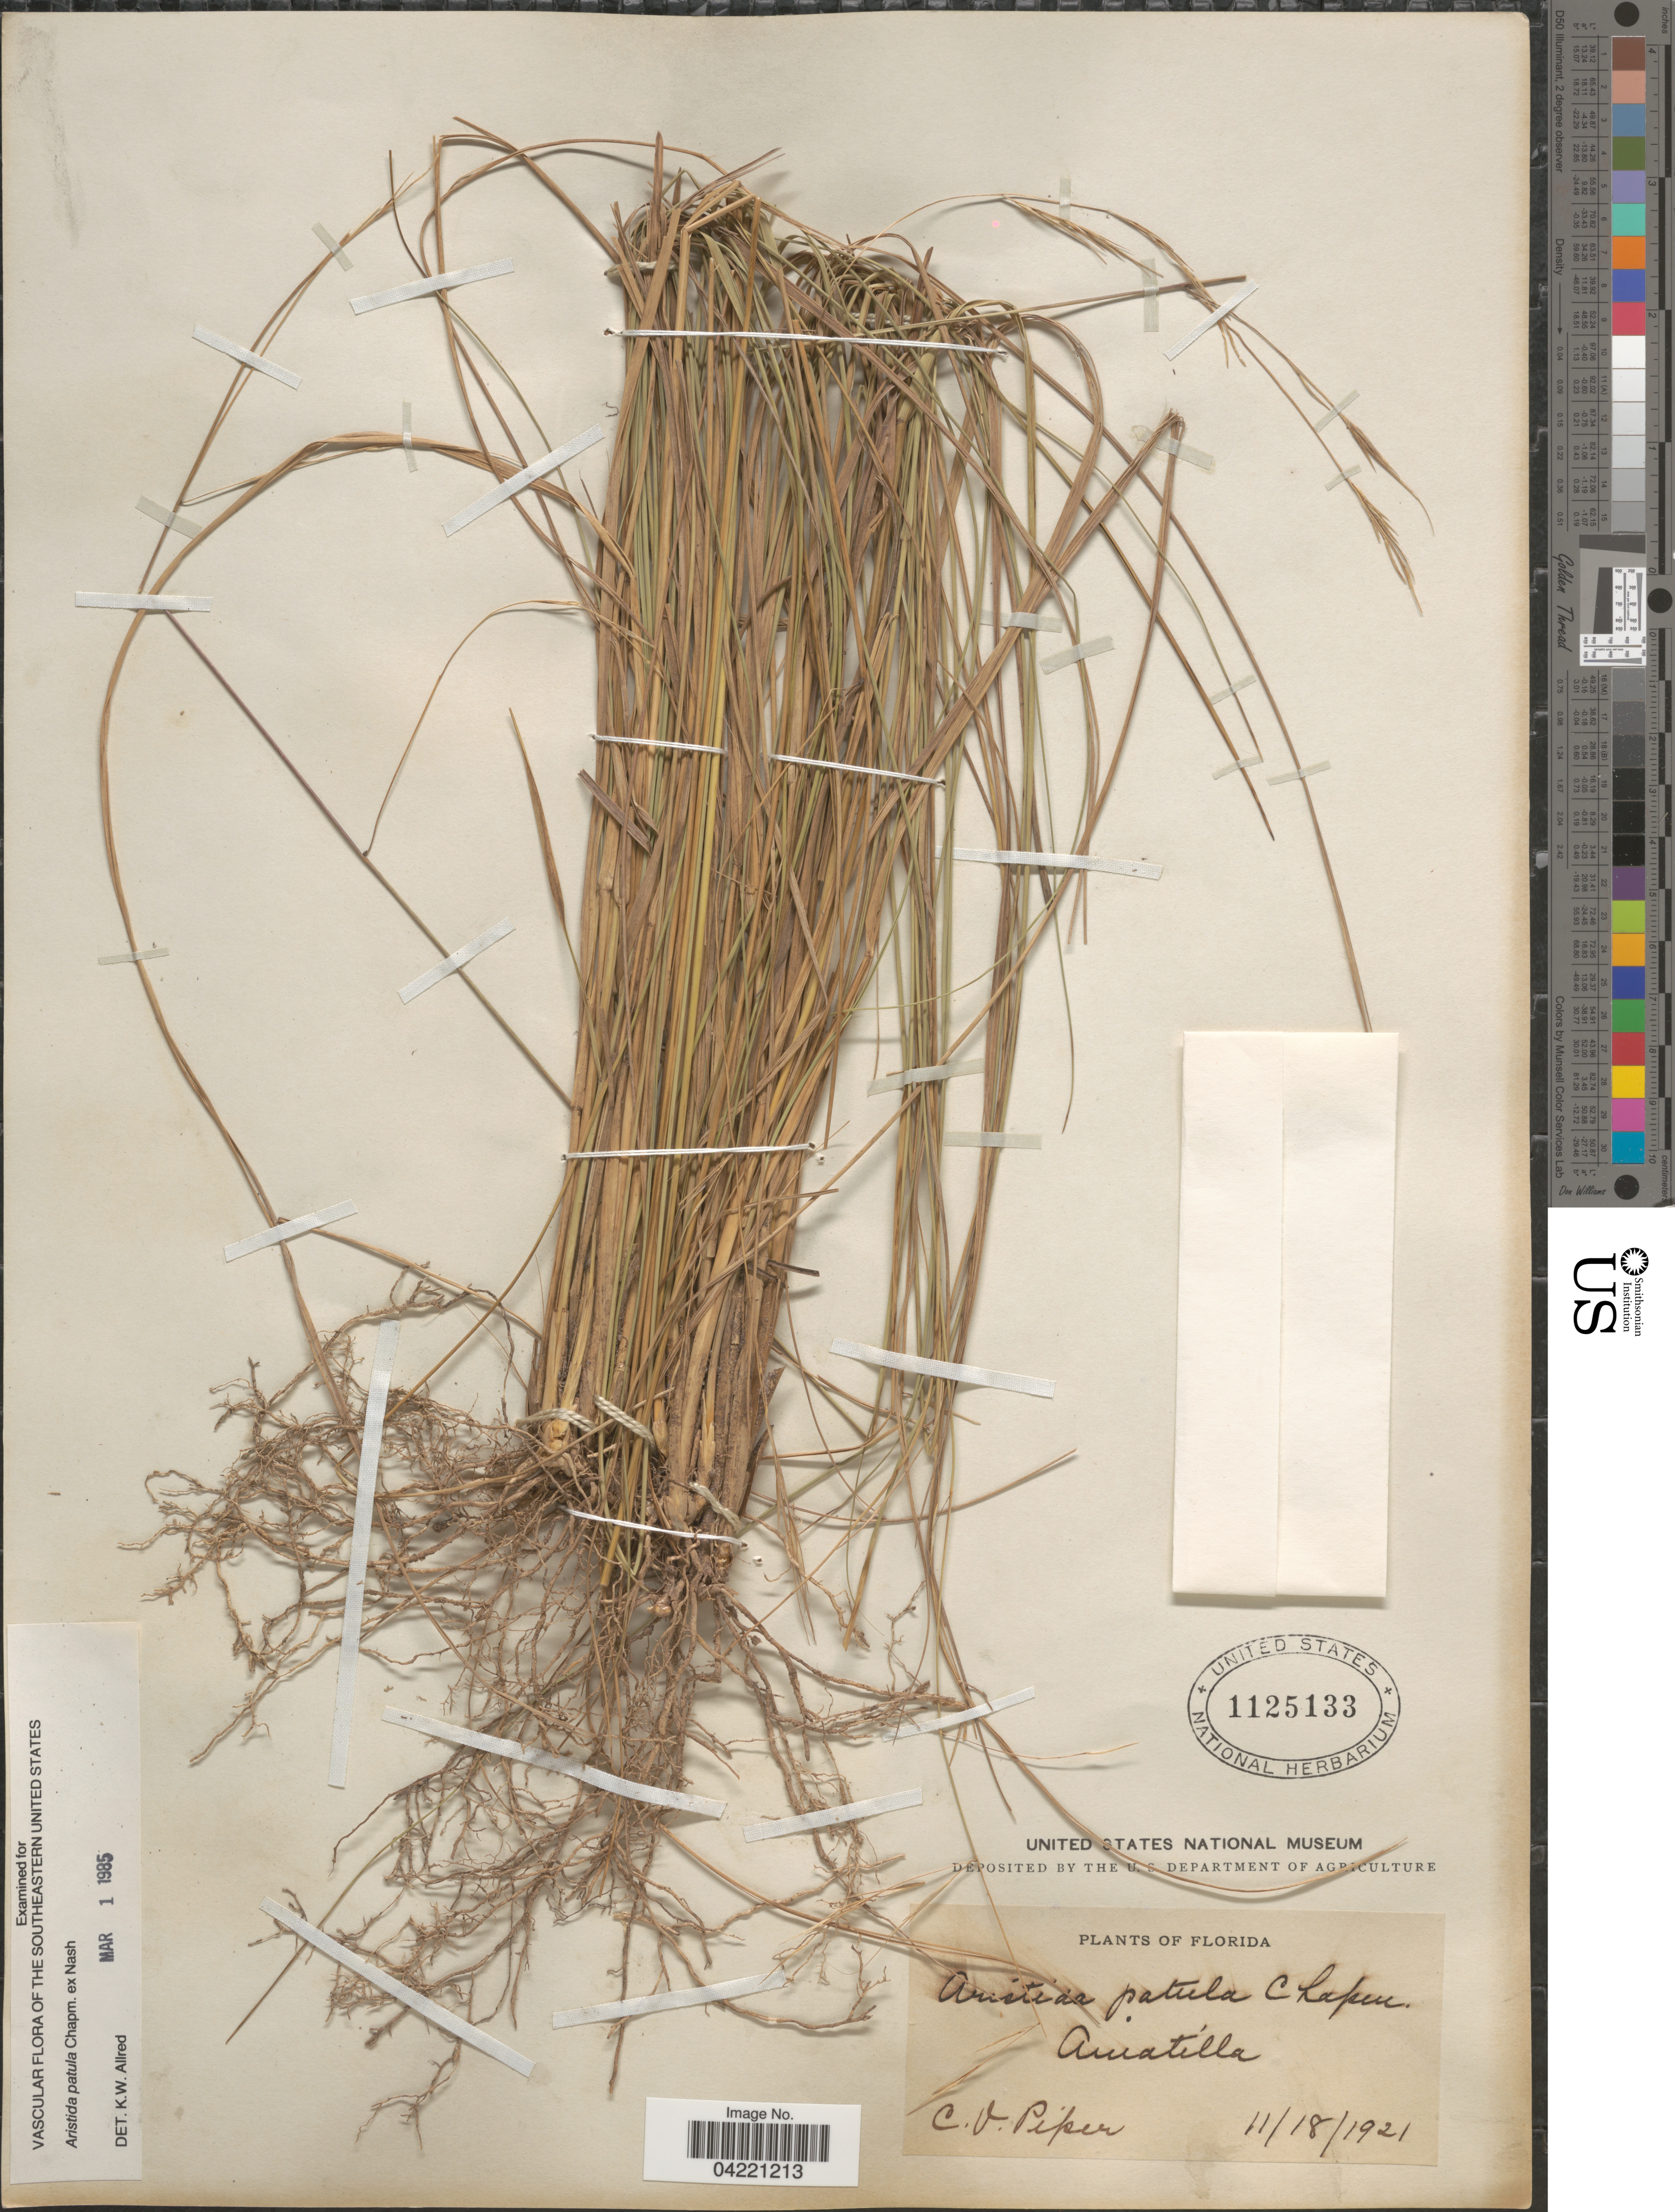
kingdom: Plantae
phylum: Tracheophyta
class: Liliopsida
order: Poales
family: Poaceae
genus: Aristida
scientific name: Aristida patula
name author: Chapm. ex Nash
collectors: C. V. Piper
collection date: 1921-11-18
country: United States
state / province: Florida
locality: Amatilla.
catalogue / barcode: US 1125133